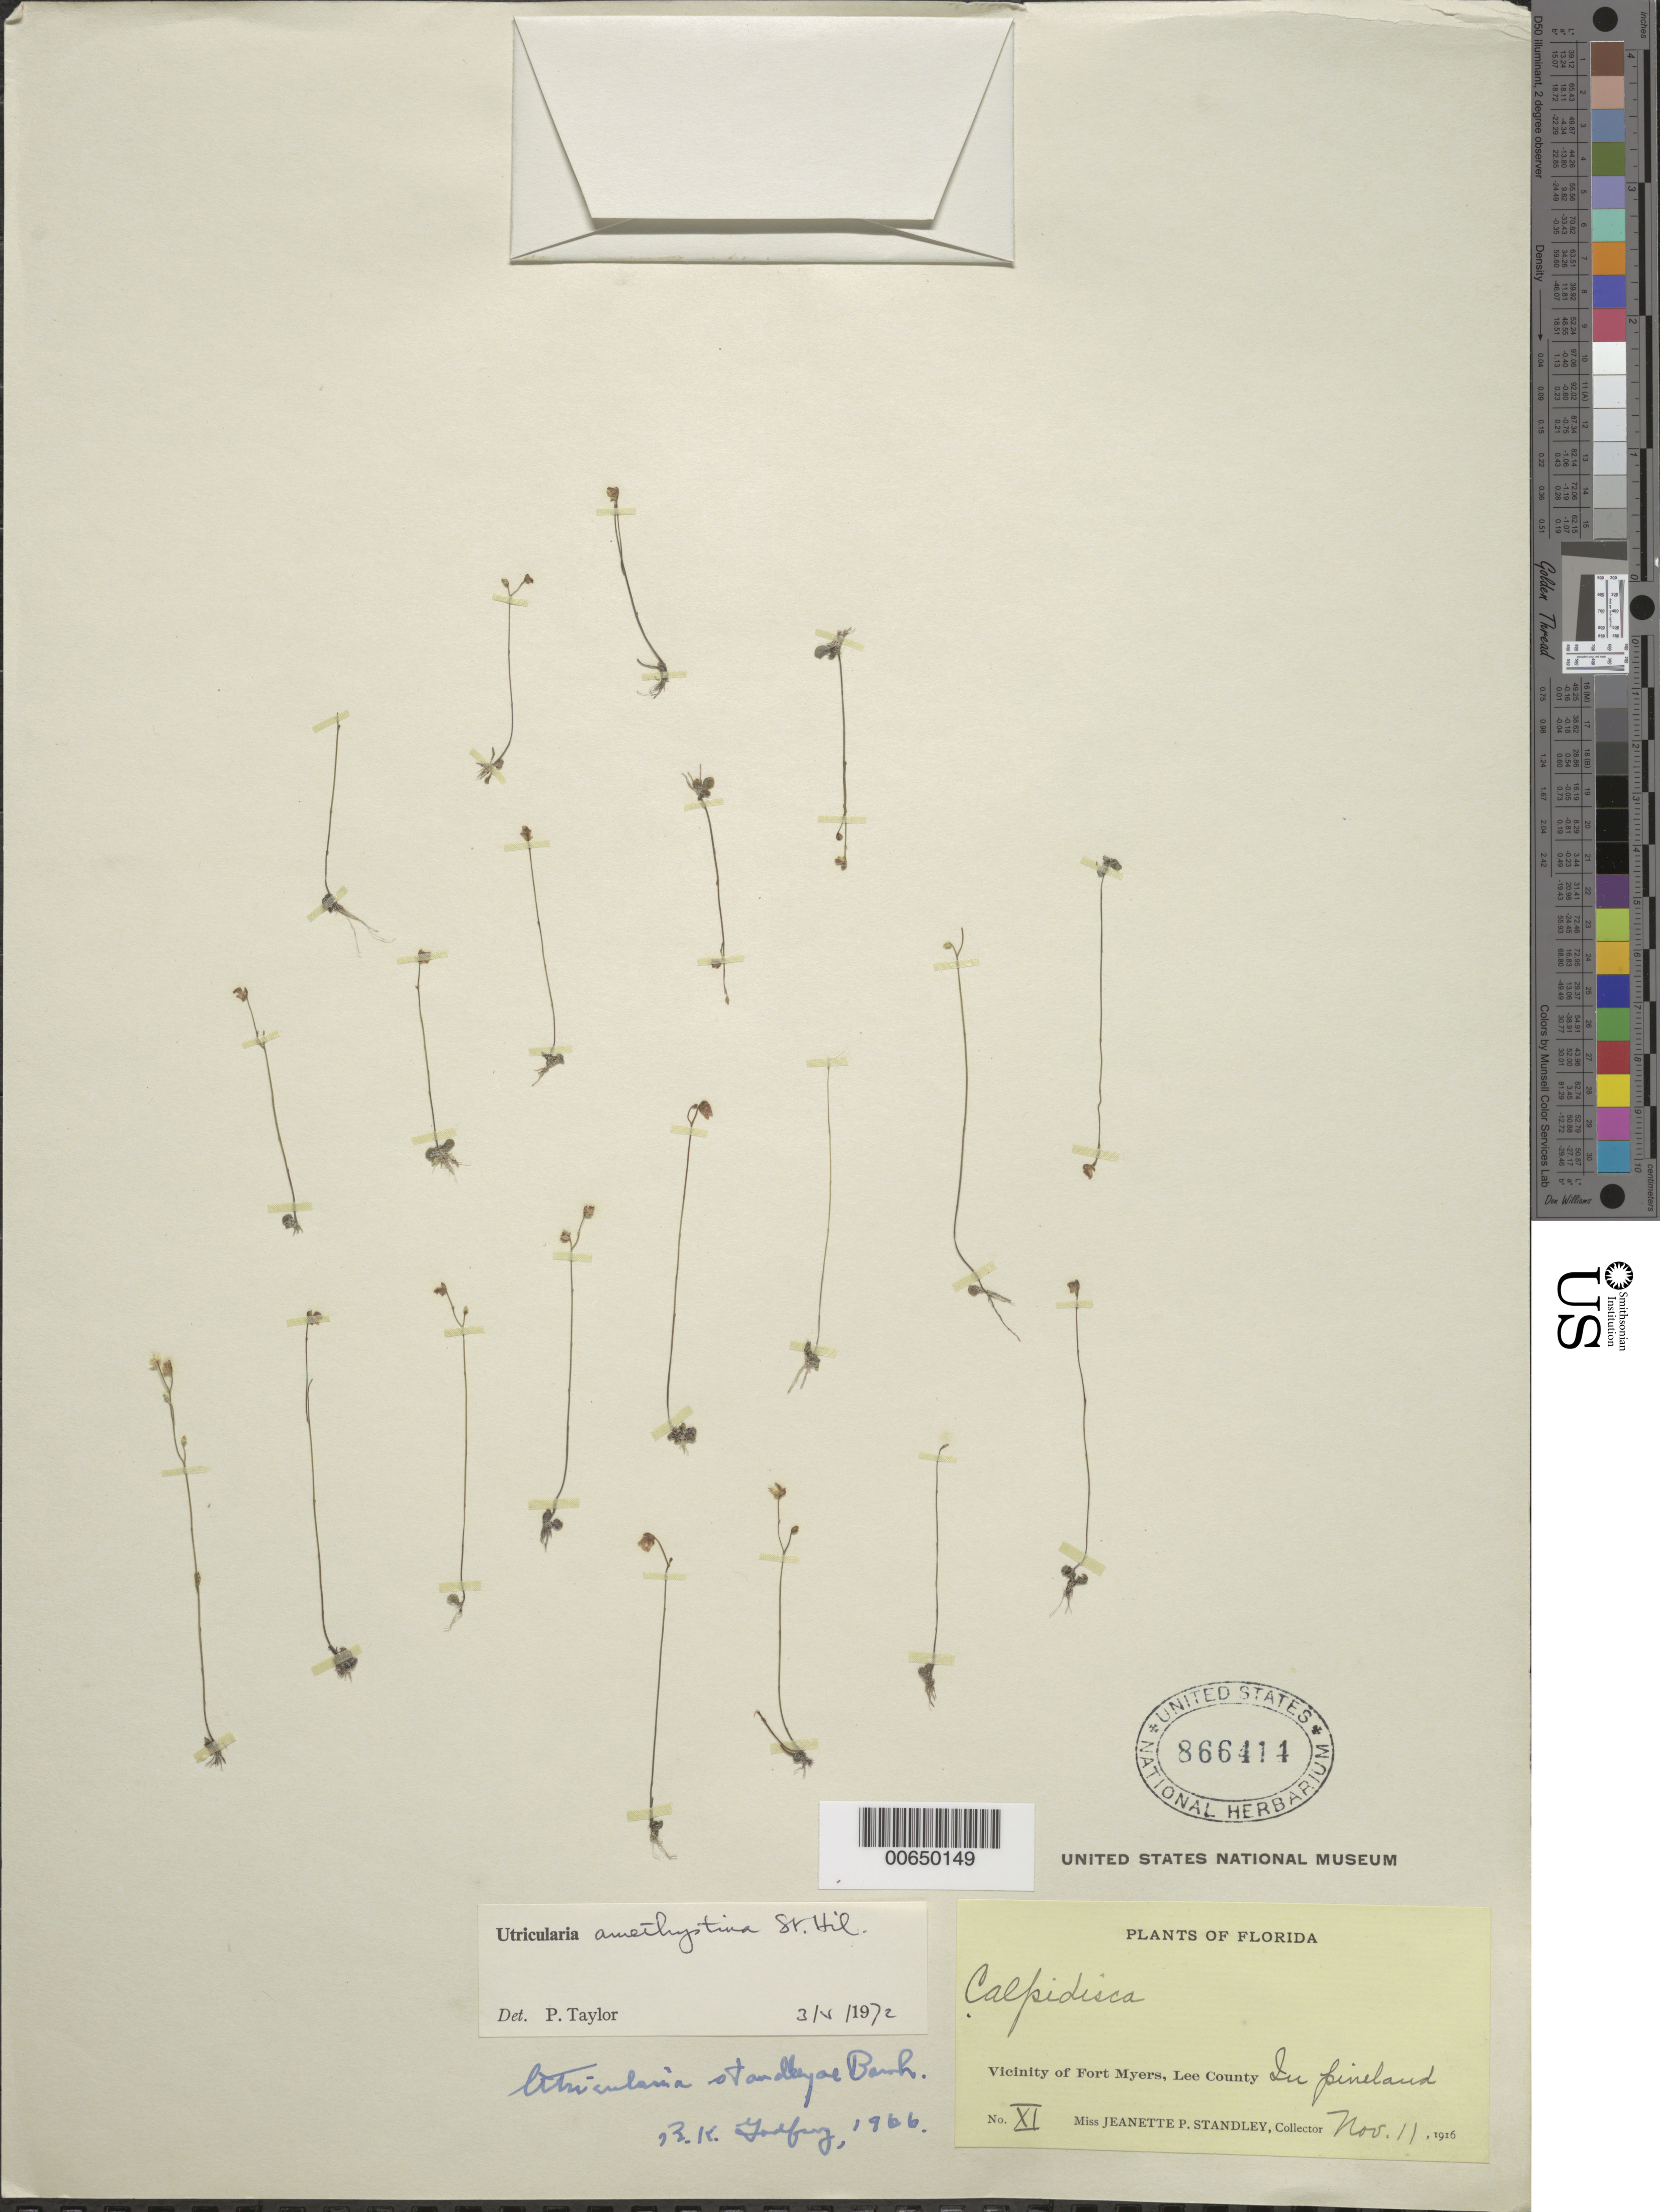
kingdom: Plantae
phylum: Tracheophyta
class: Magnoliopsida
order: Lamiales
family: Lentibulariaceae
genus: Utricularia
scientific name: Utricularia amethystina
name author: Salzm. ex A. St.-Hil. & Girard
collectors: J. P. Standley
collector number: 11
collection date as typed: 11 Nov 1916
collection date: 1916-11-11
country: United States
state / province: Florida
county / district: Lee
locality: Vicinity of Fort Myers.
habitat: In pineland.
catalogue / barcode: US 866414